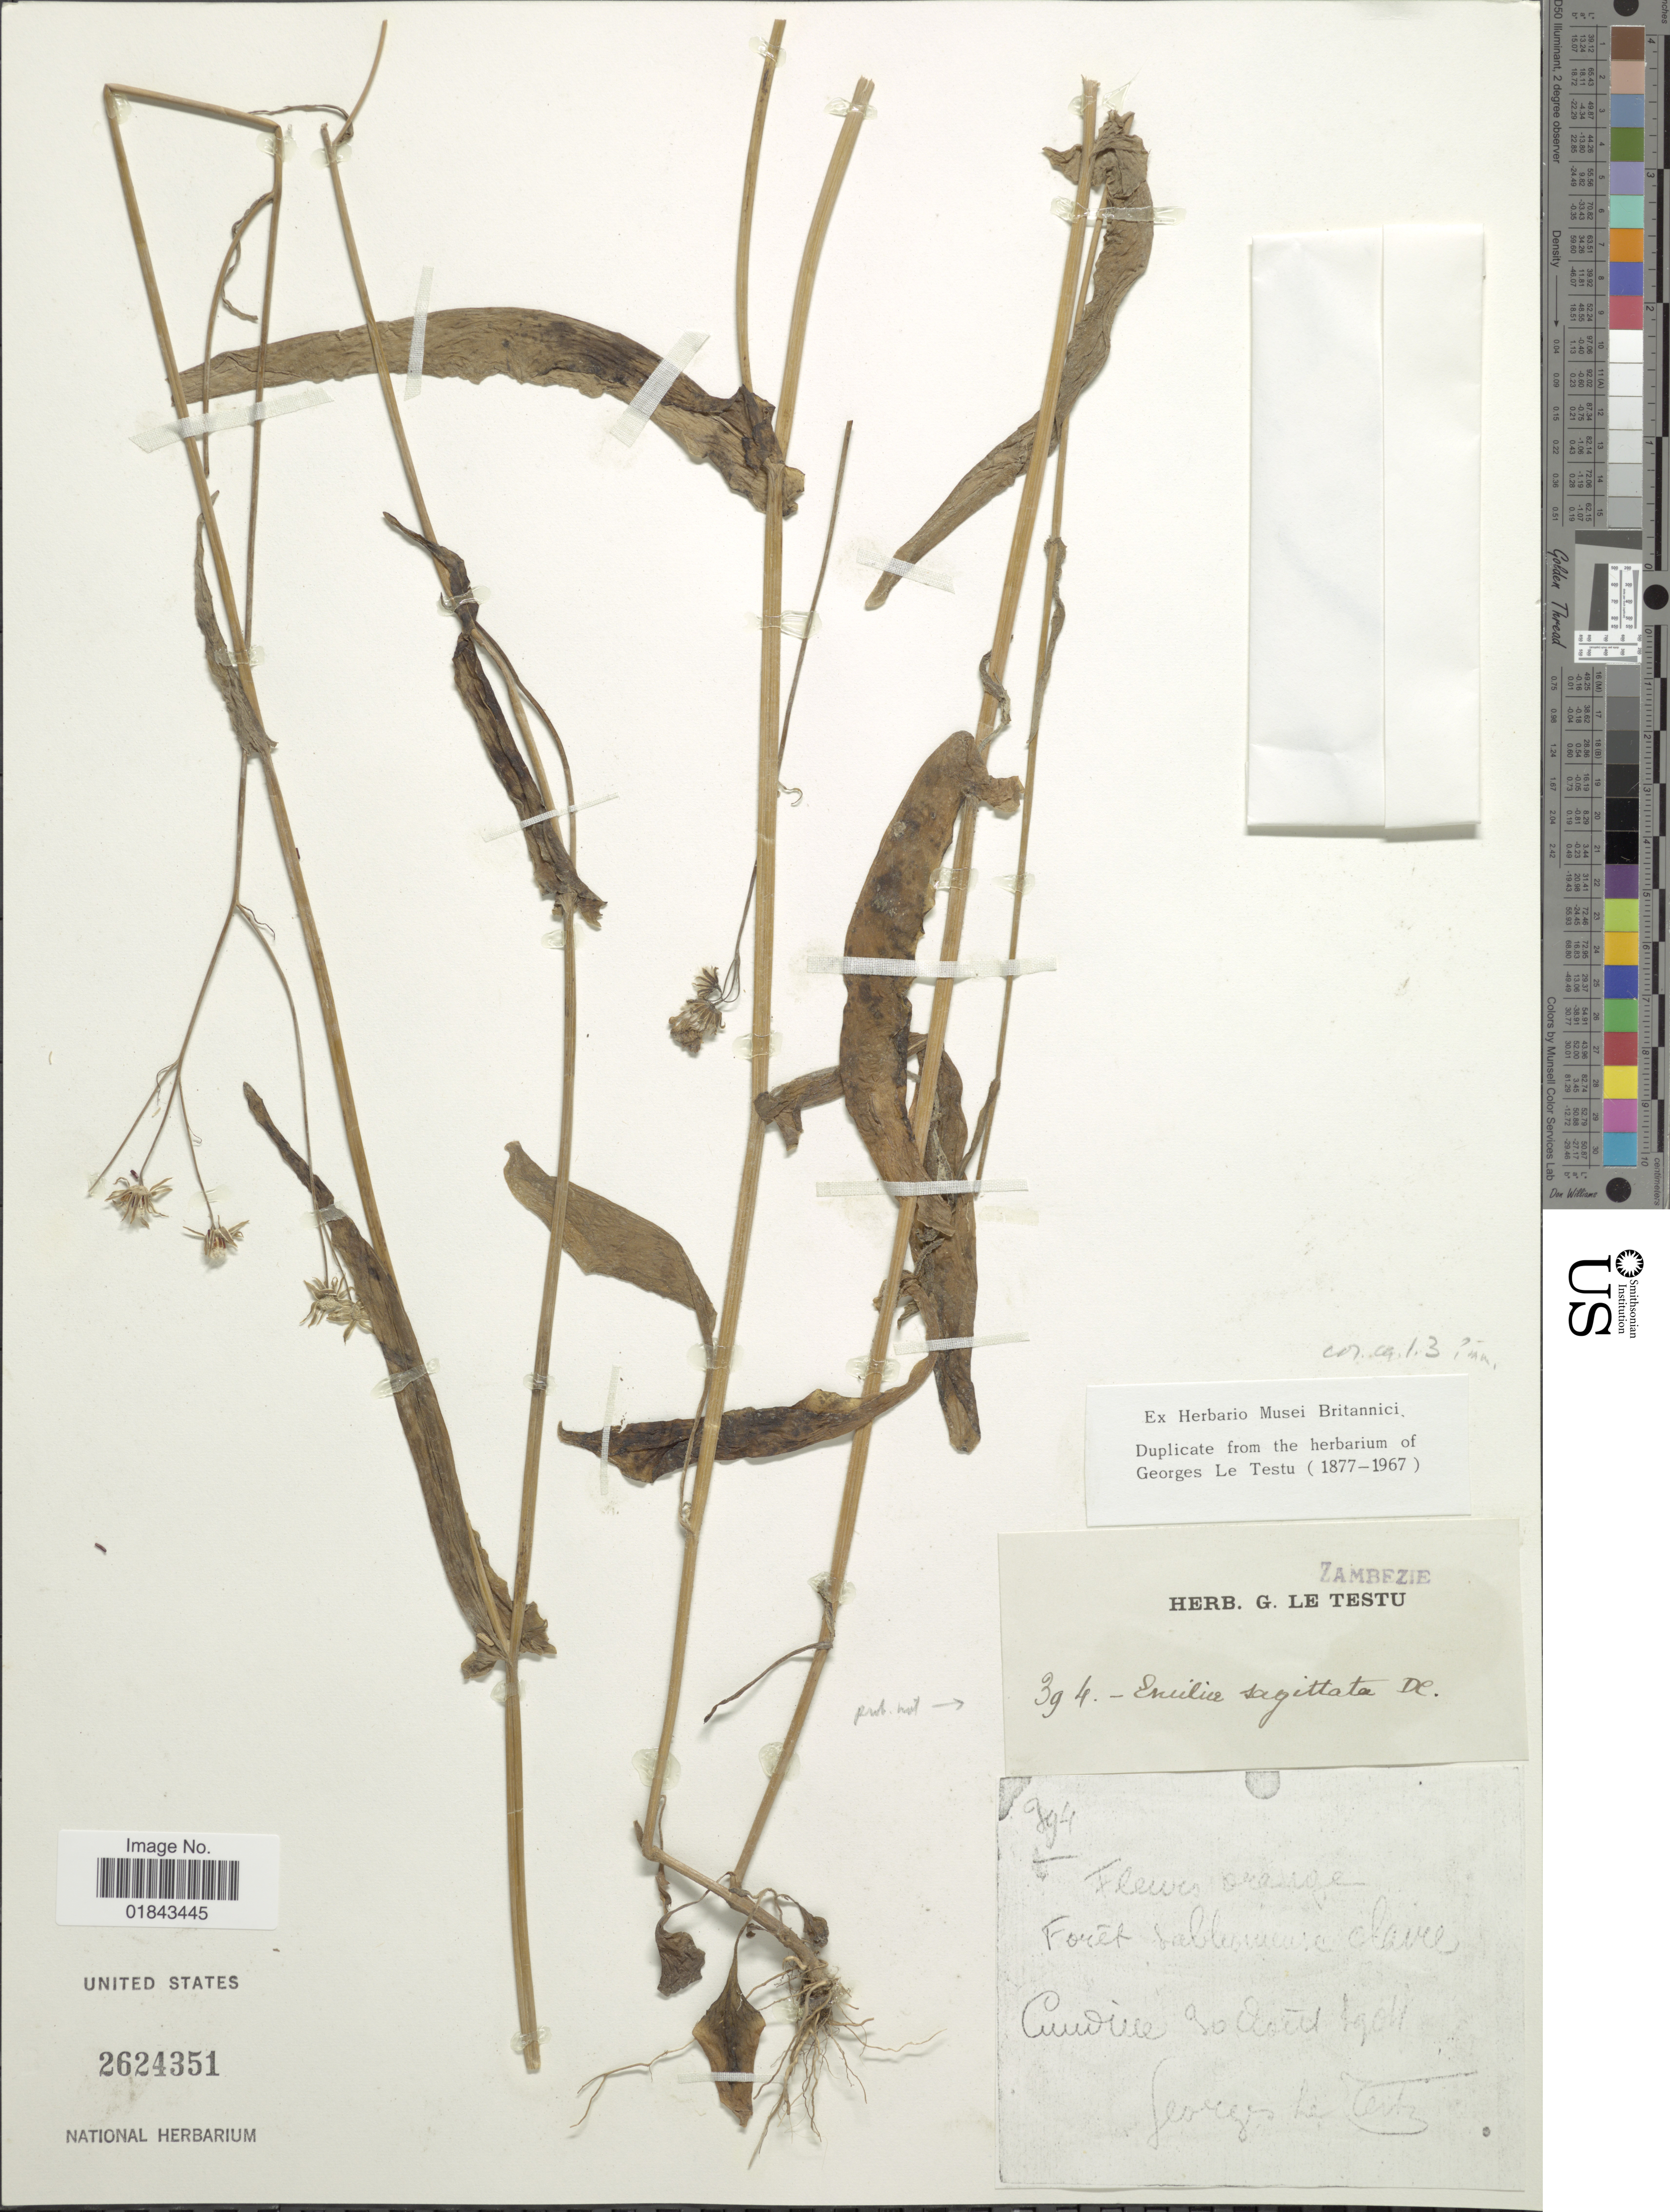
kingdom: Plantae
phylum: Tracheophyta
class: Magnoliopsida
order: Asterales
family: Asteraceae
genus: Emilia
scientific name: Emilia coccinea (Sims) Sweet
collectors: G. Le Testu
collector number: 394*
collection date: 1904-08-30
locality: Cundivee. [interpreted]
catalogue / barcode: US 2624351